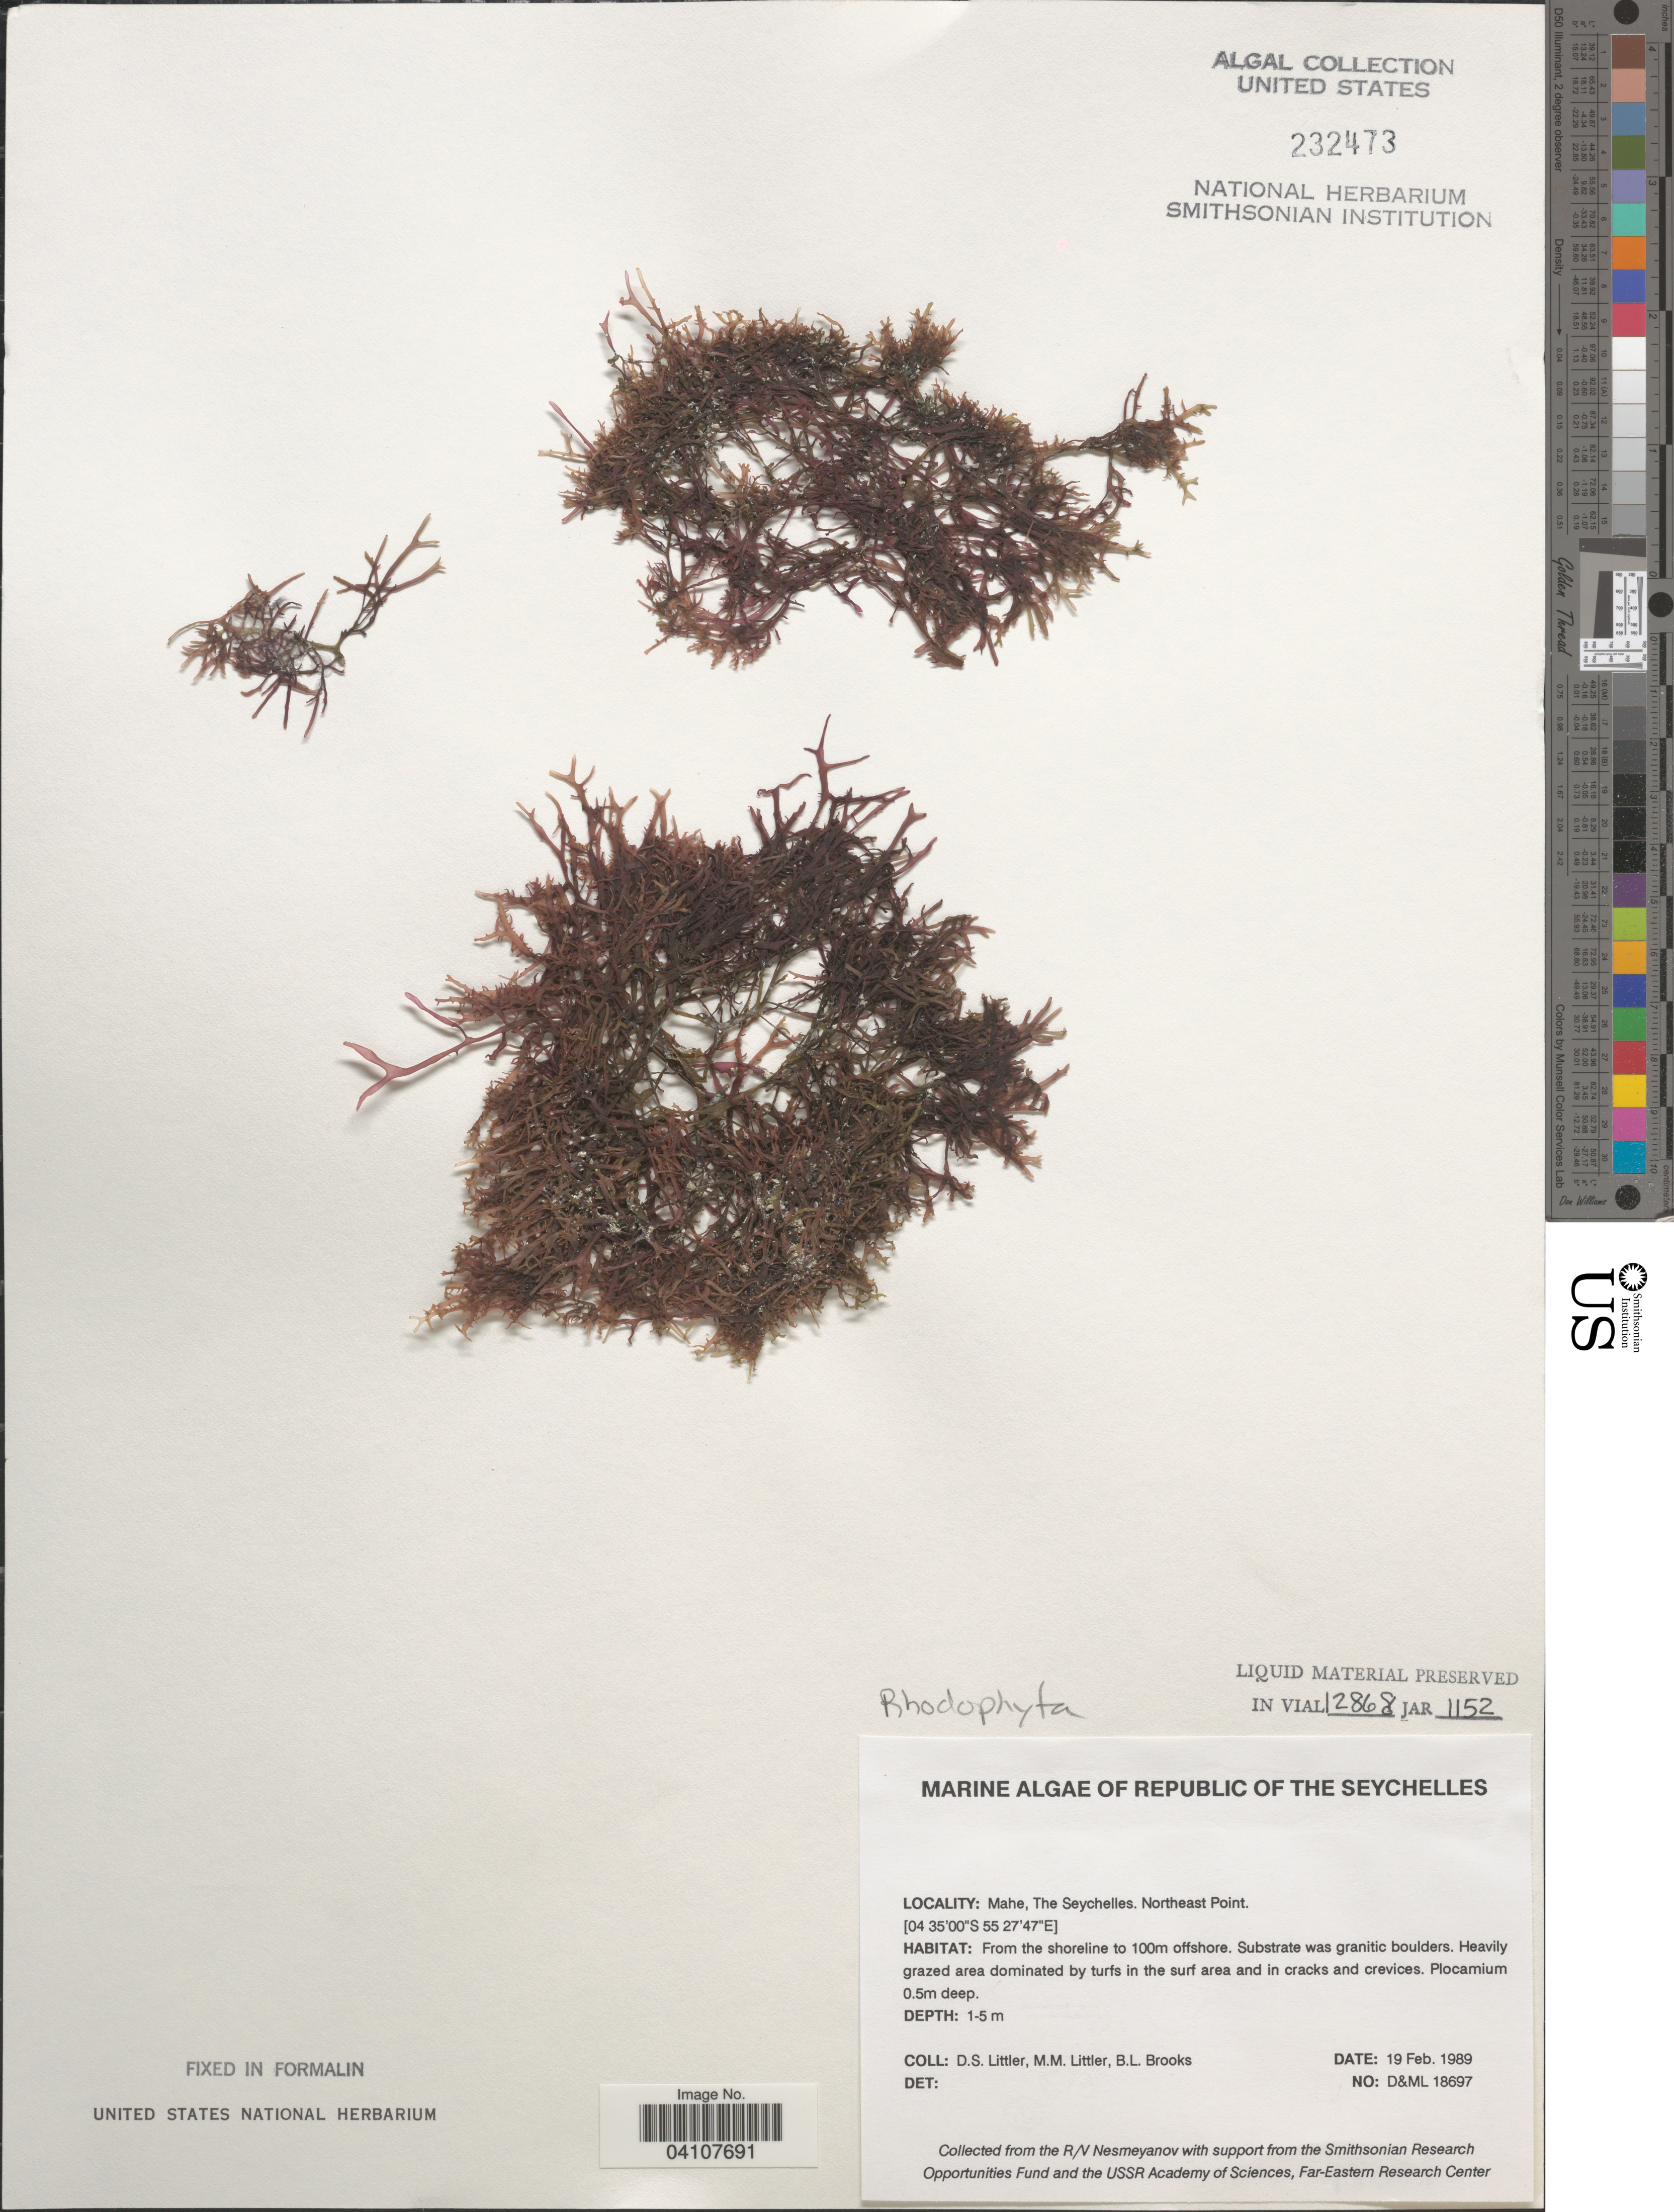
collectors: D. S. Littler & B. Brooks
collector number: D&ML18697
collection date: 1989-02-19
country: Seychelles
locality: Republic of the Seychelles. Mahe. Northeast Point. From the shoreline to 100m offshore.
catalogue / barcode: US 232473